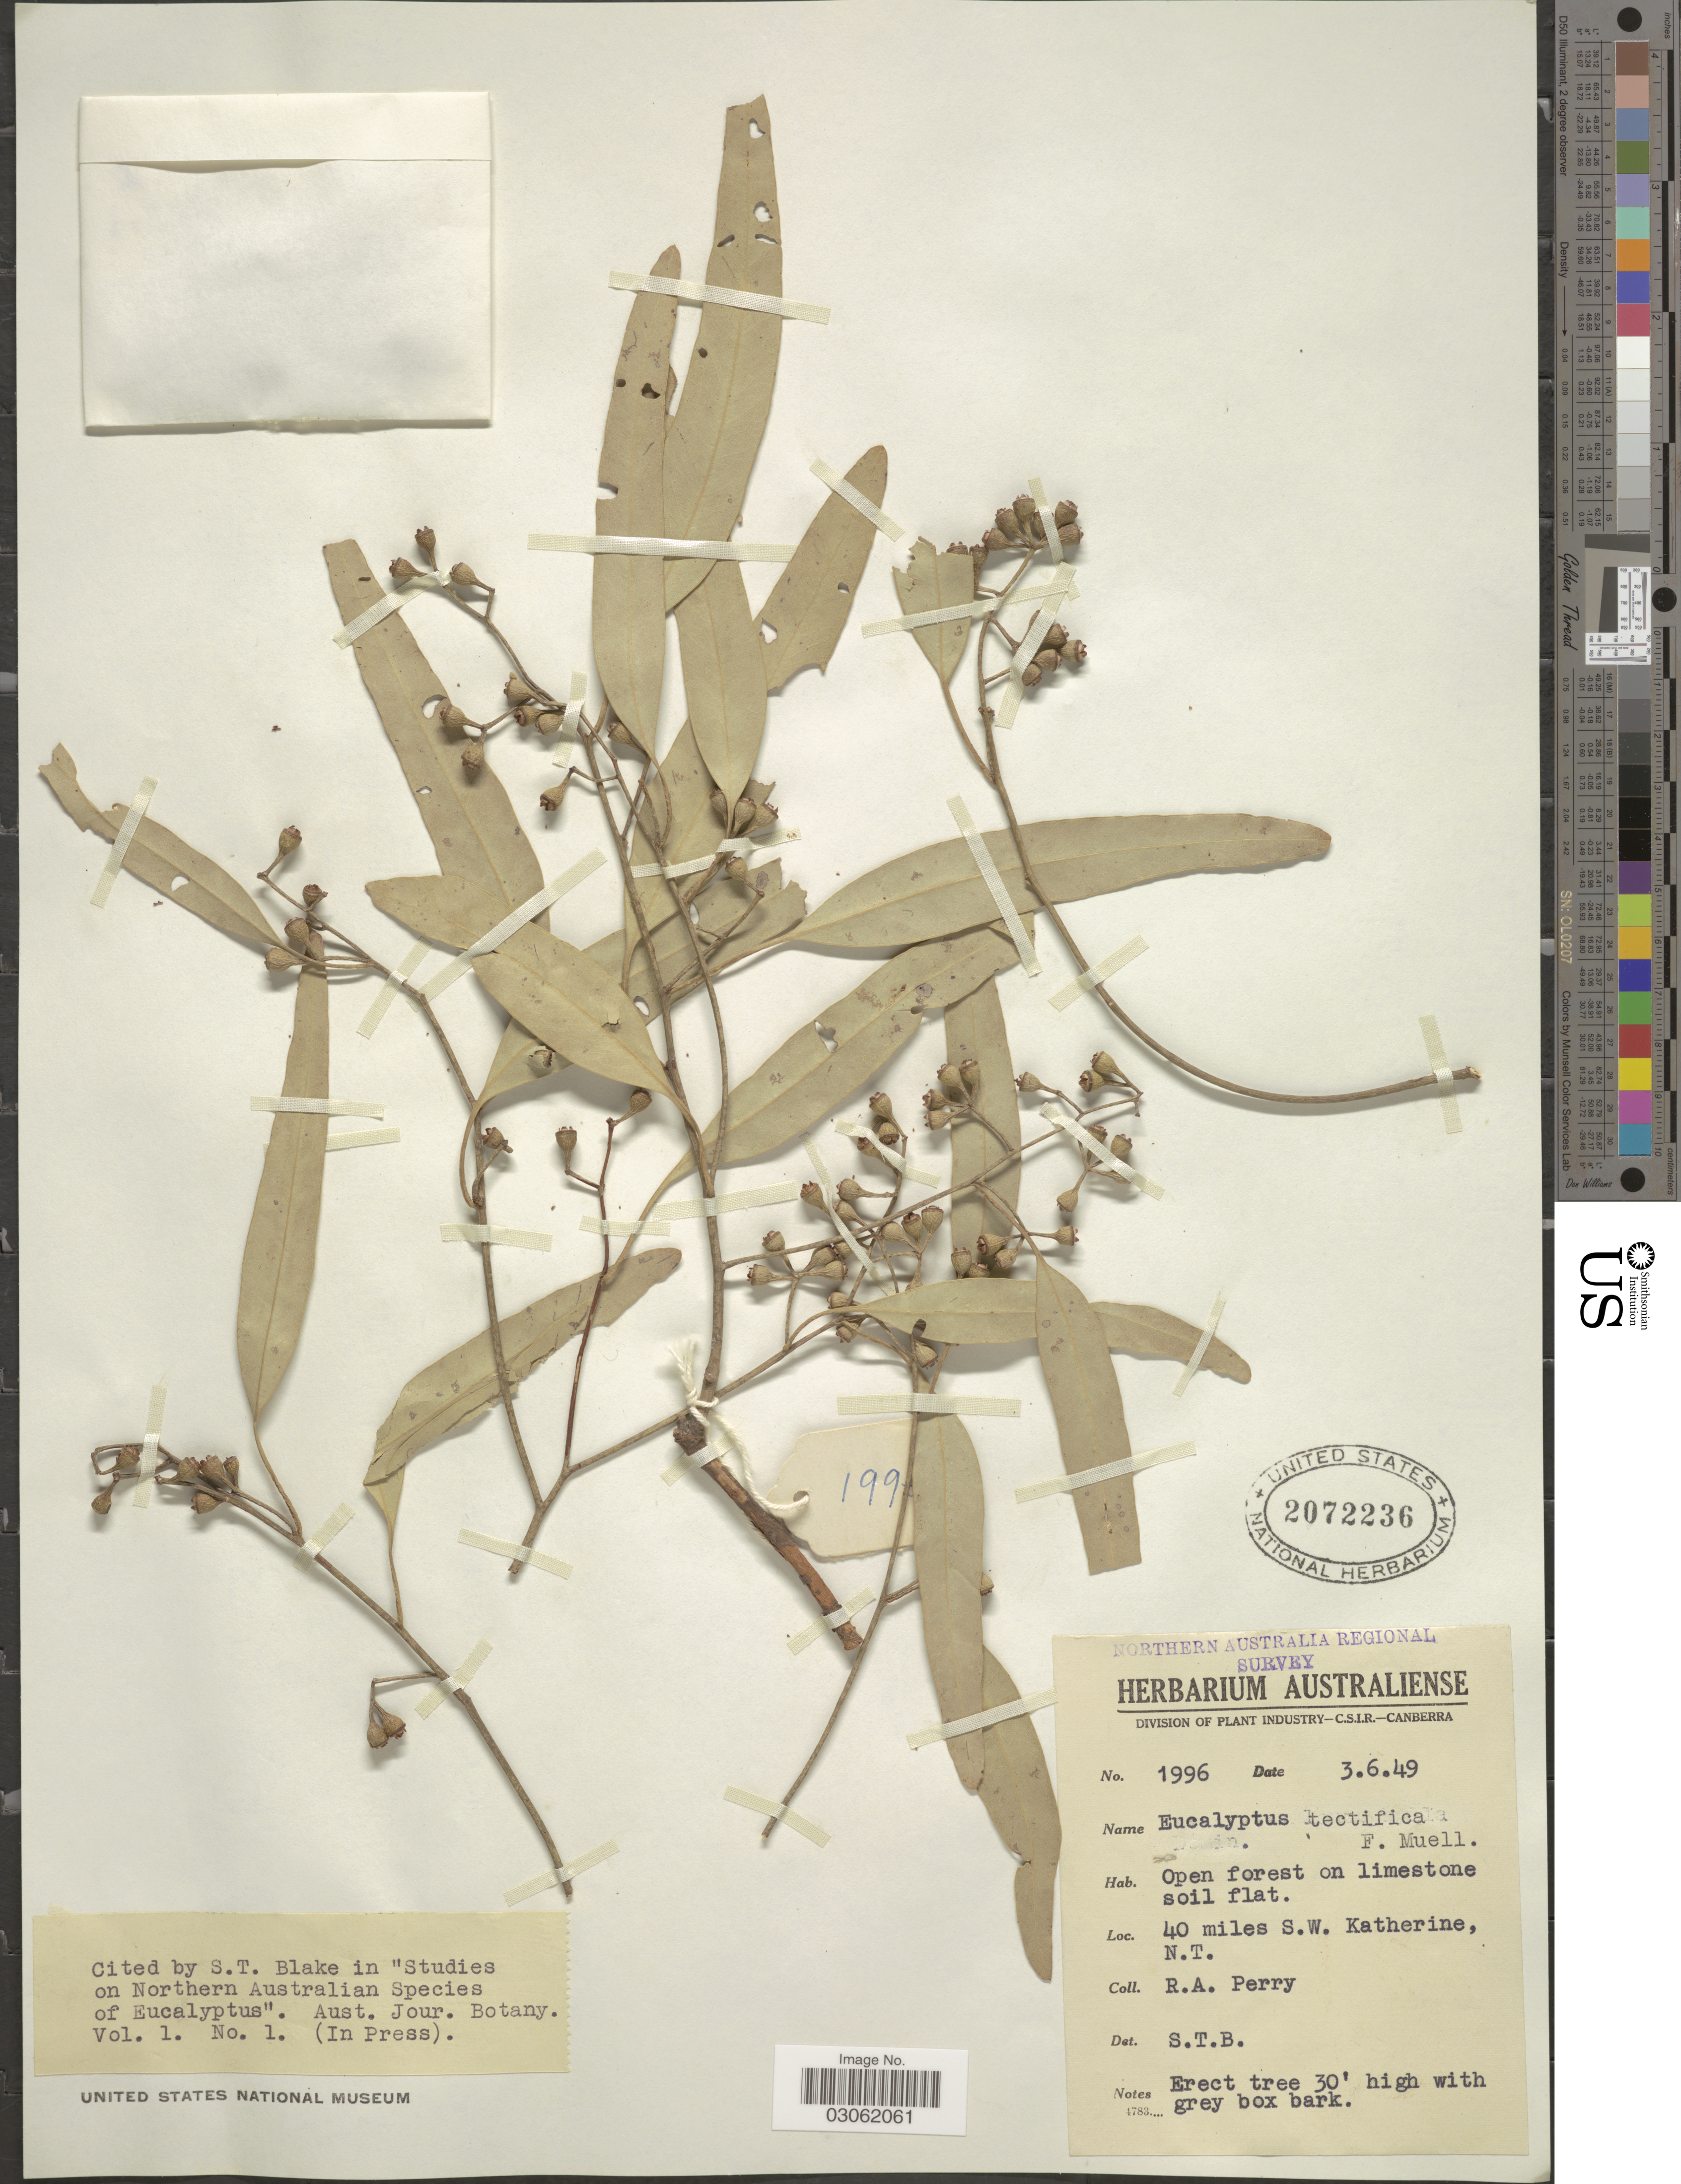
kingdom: Plantae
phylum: Tracheophyta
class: Magnoliopsida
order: Myrtales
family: Myrtaceae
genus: Eucalyptus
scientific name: Eucalyptus tectifica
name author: F. Muell.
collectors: Perry, R. A.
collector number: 1996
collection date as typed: Transcribed d/m/y: 3/6/49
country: Australia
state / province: Northern Territory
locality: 40 miles S. W. Katherine, N. T.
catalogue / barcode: US 2072236